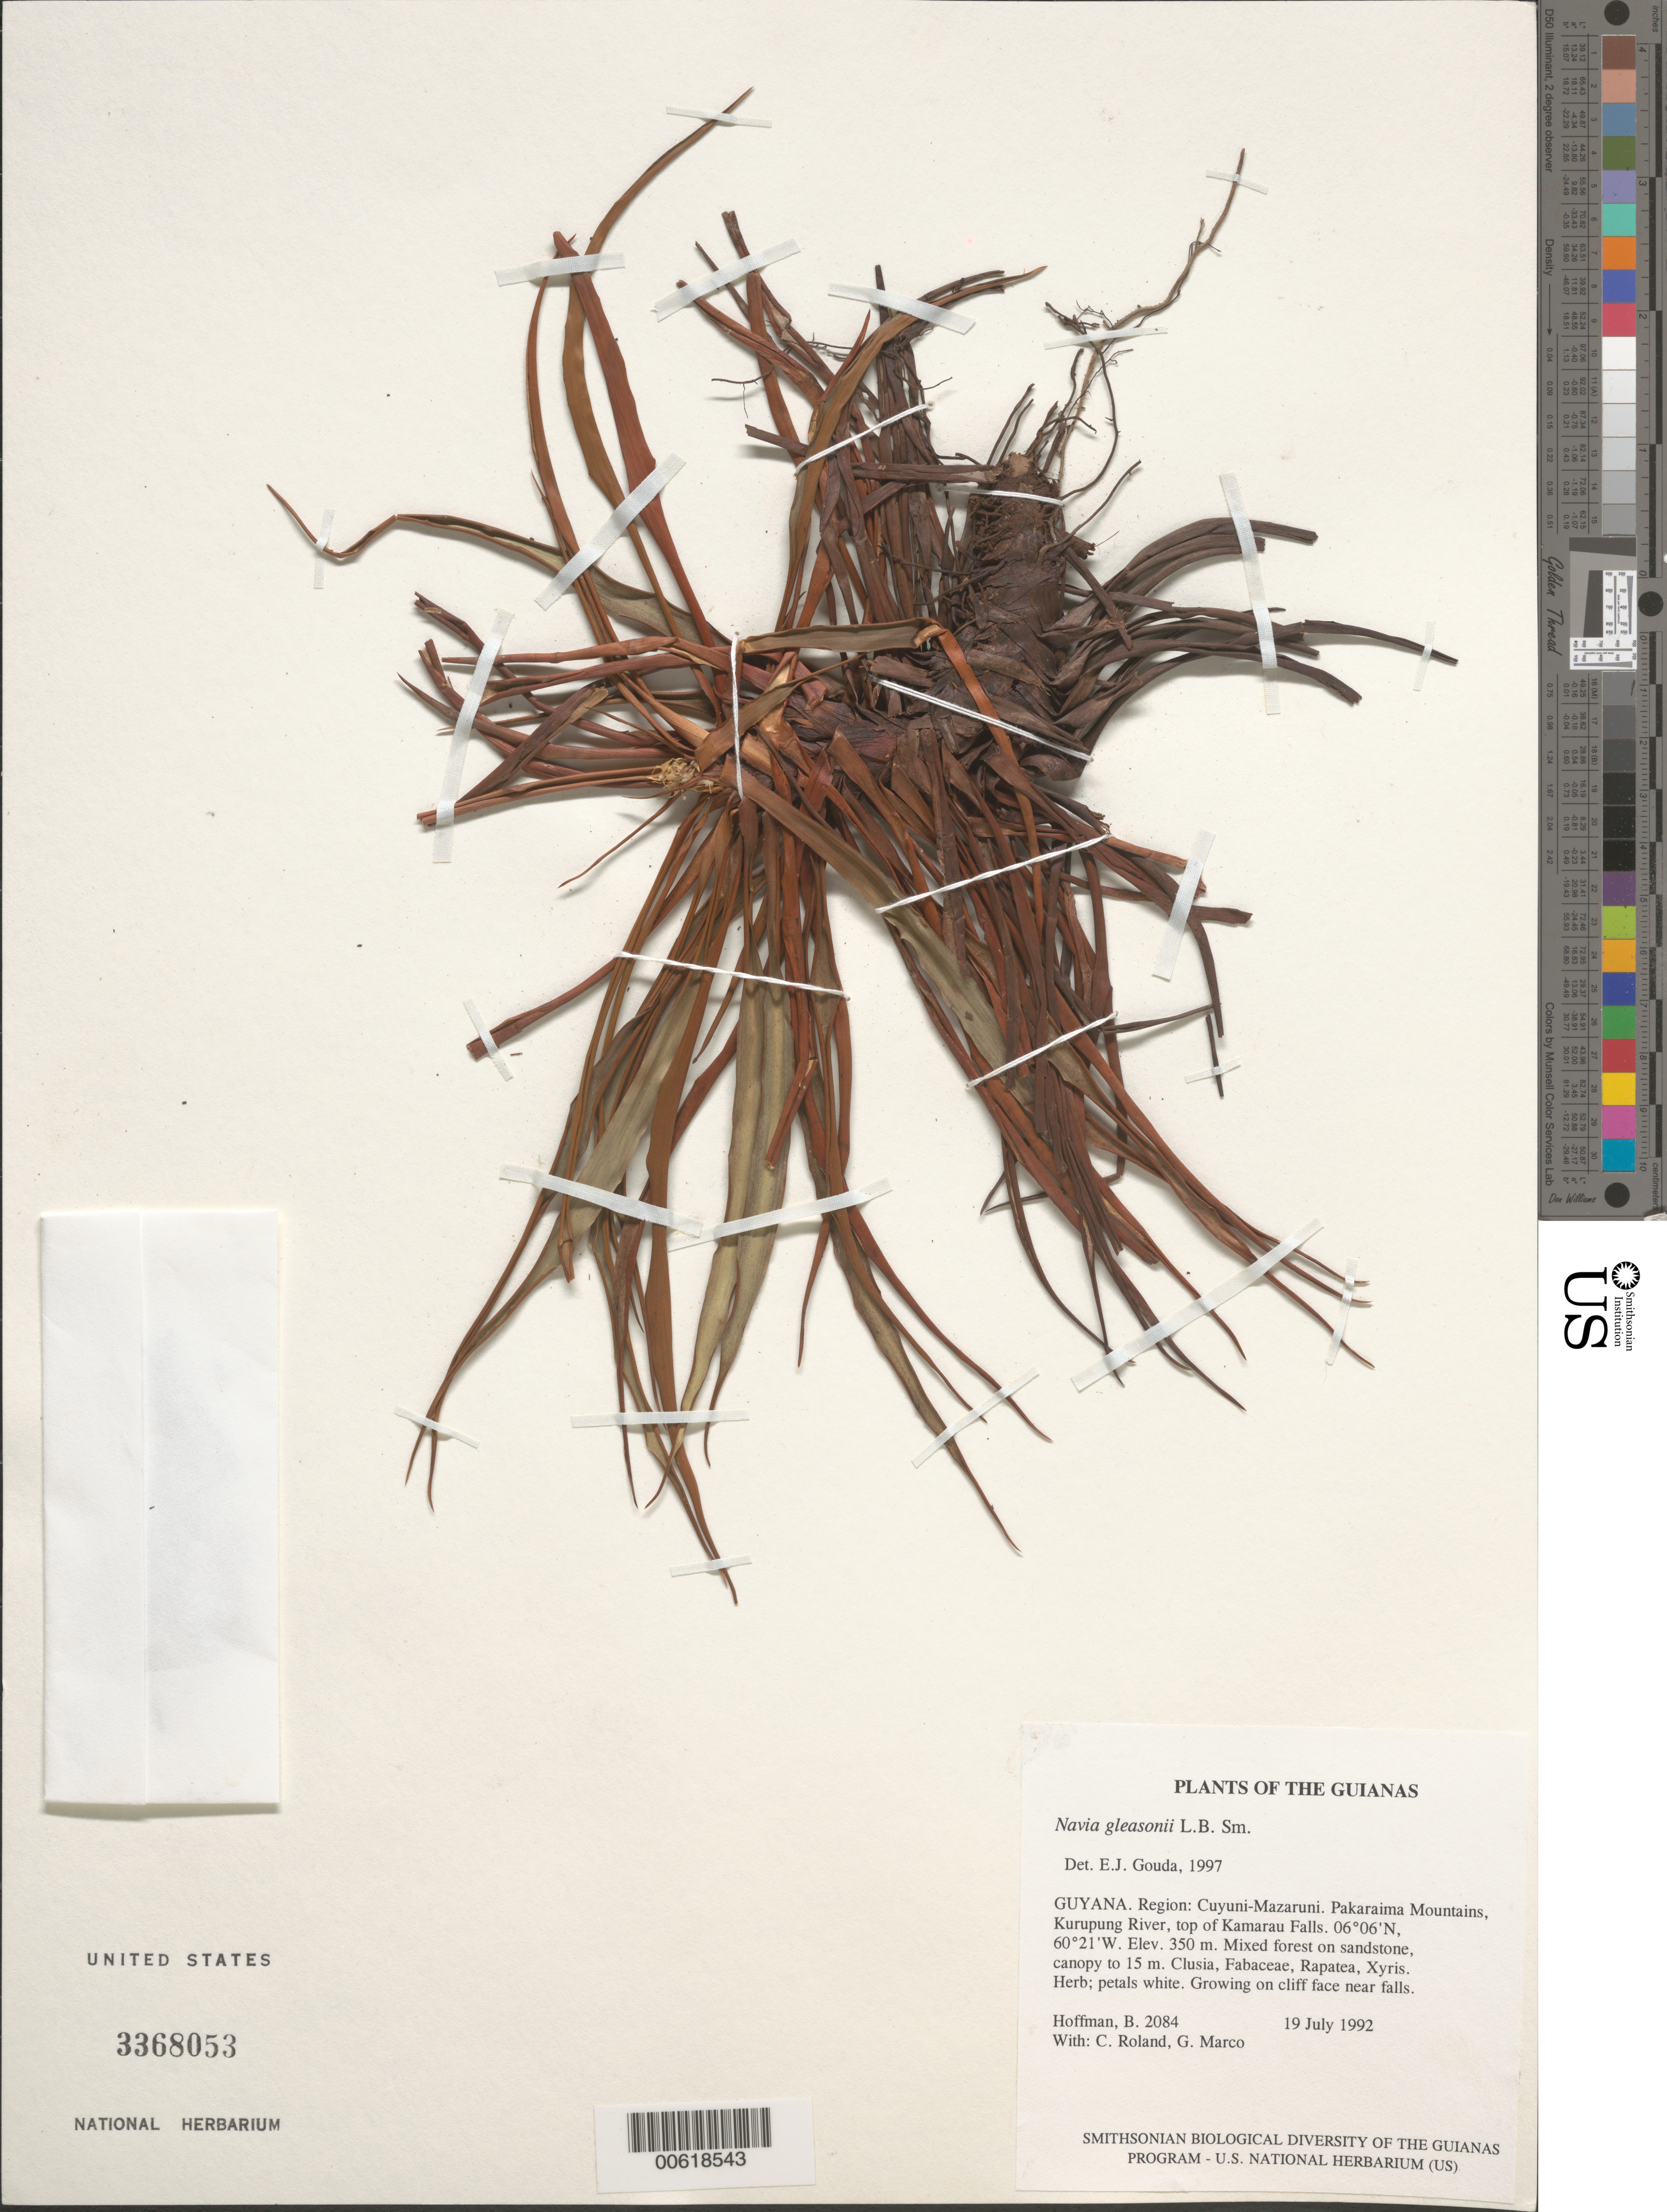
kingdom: Plantae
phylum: Tracheophyta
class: Liliopsida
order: Poales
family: Bromeliaceae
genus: Navia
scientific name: Navia gleasonii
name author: L.B. Sm.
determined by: Gouda, E. J.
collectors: B. Hoffman, C. Roland & G. Marco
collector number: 2084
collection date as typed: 19 July 1992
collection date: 1992-07-19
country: Guyana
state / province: Cuyuni-Mazaruni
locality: Pakaraima Mountains, Kurupung River, top of Kumarau Falls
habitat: Mixed forest on sandstone, canopy to 15 m. Clusia, Fabaceae, Rapatea, Xyris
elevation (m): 350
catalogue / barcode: US 3368053